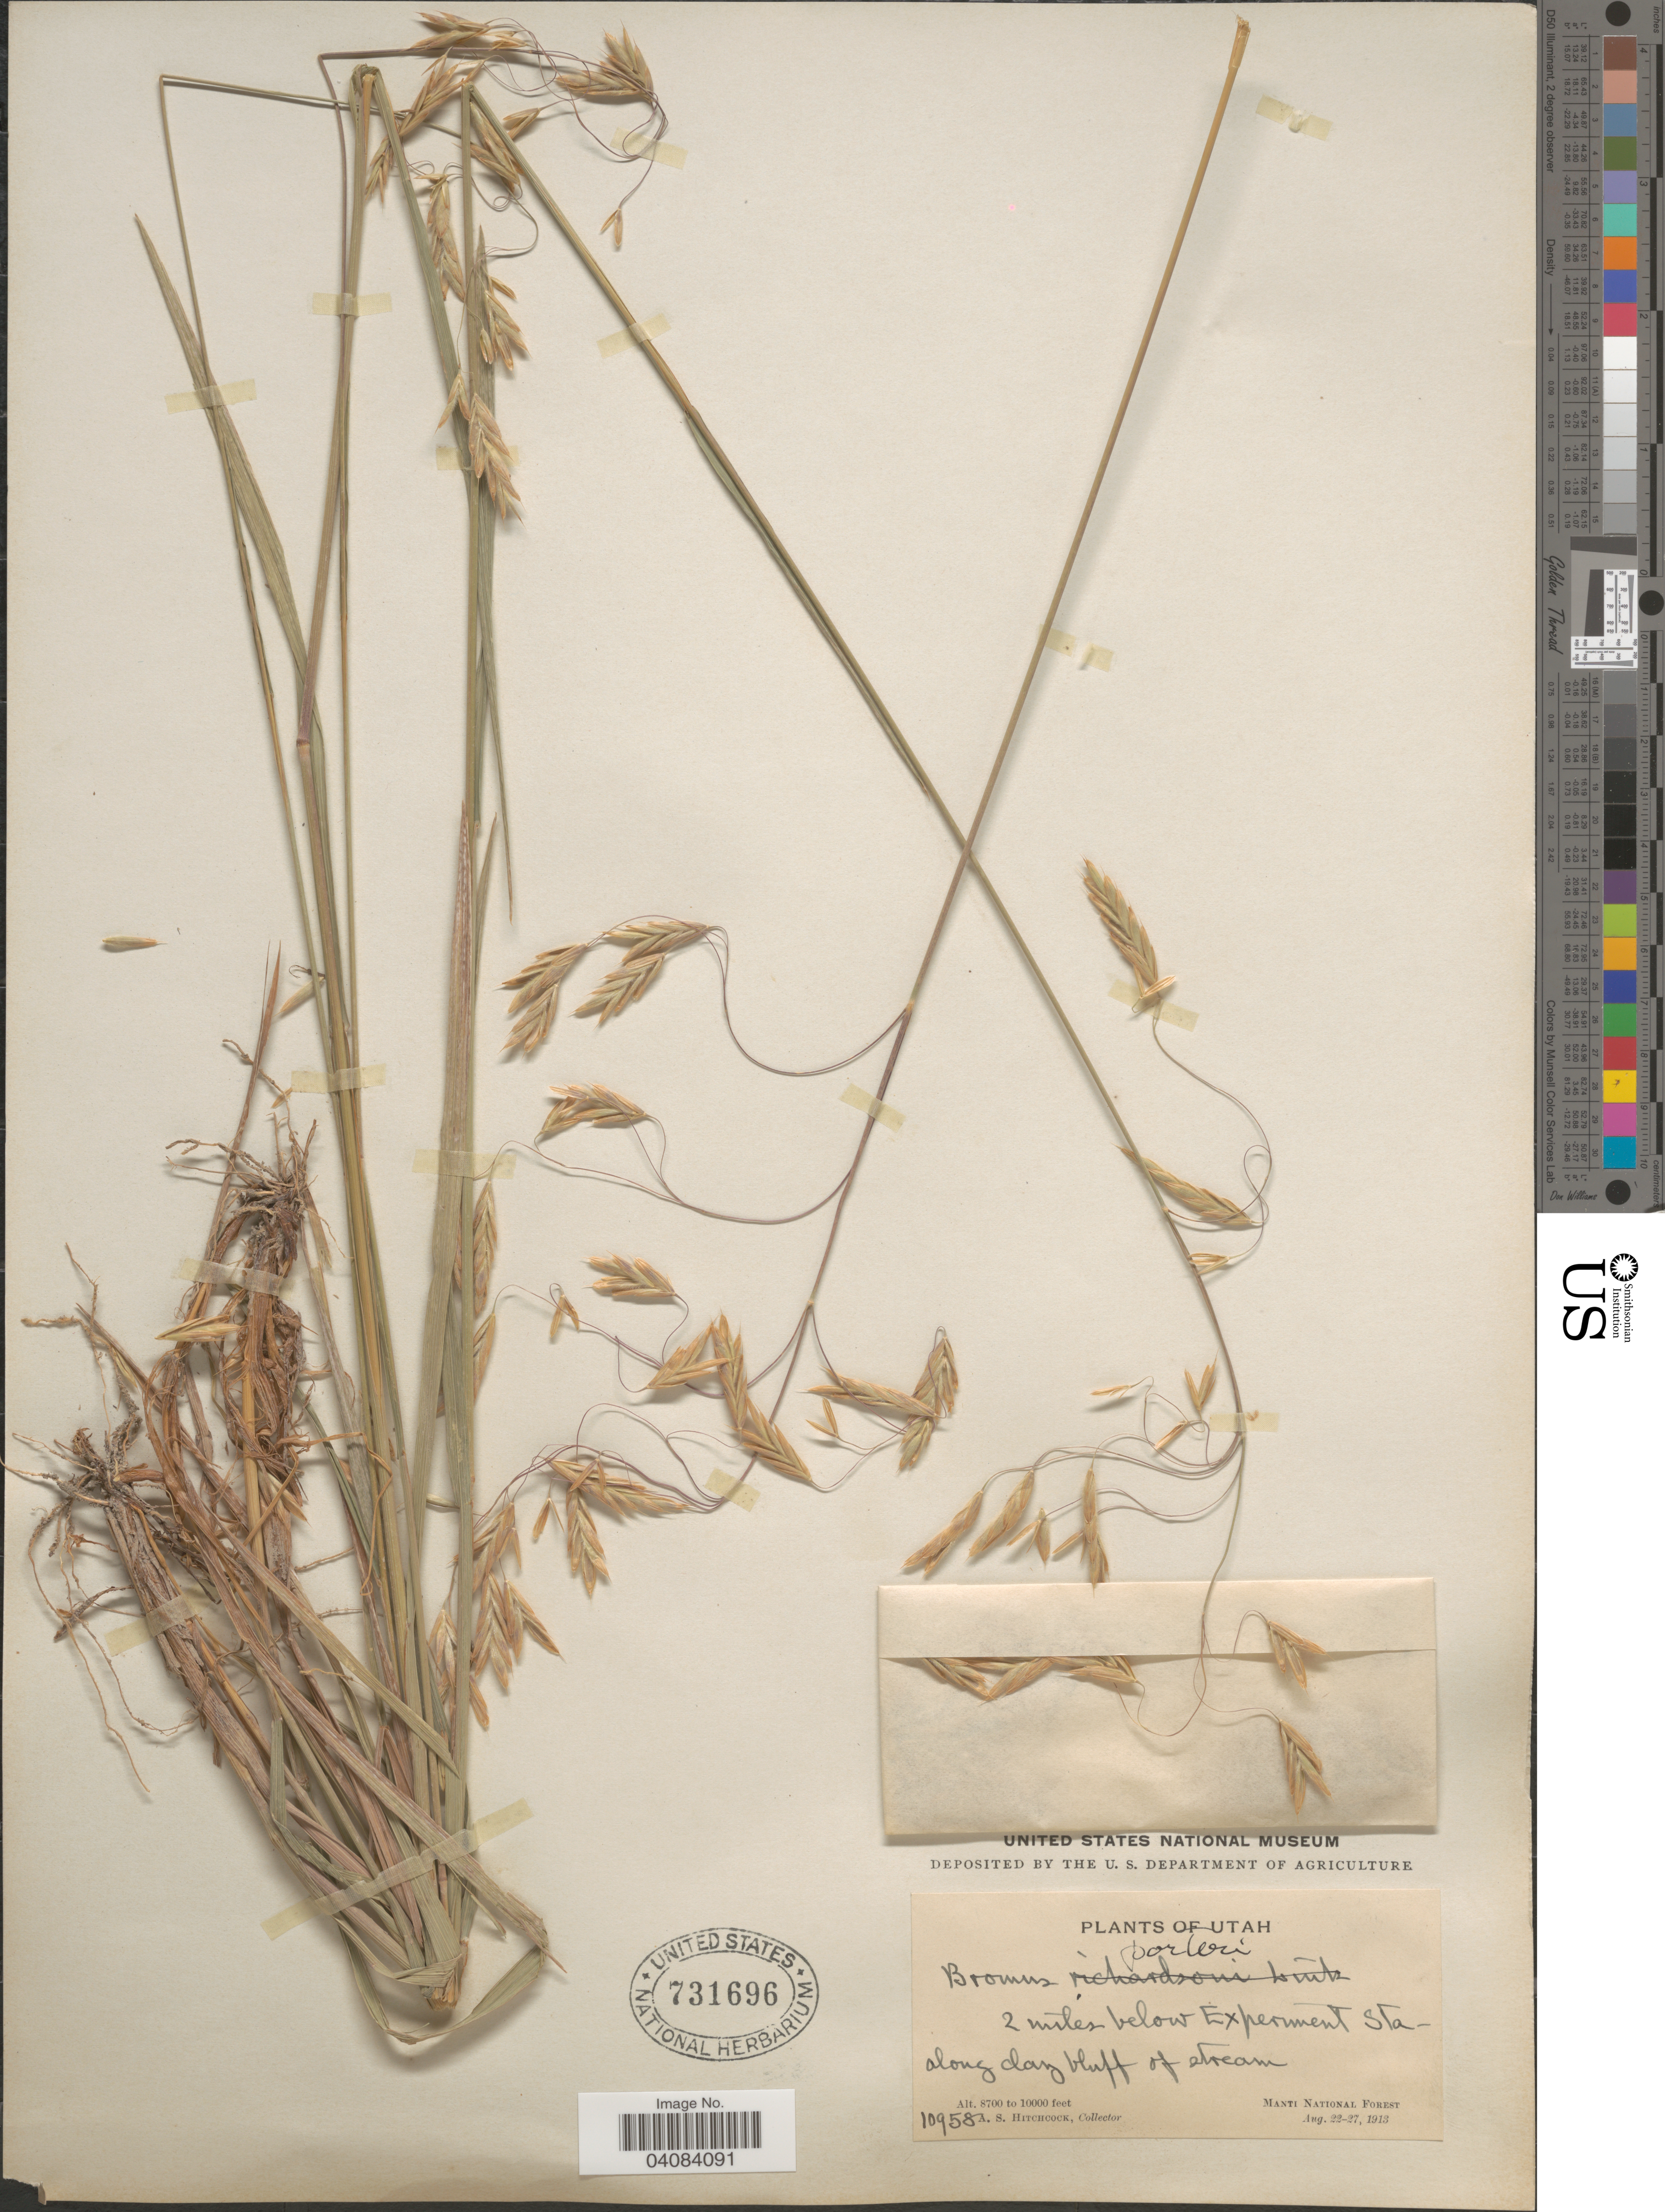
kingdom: Plantae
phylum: Tracheophyta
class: Liliopsida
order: Poales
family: Poaceae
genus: Bromus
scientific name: Bromus porteri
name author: (J.M. Coult.) Nash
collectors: A. S. Hitchcock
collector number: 10958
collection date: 1913-08-22/1913-08-27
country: United States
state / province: Utah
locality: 2 miles below Experiment Sta along clay bluff of stream. Manti National Forest.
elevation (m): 2652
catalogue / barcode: US 731696